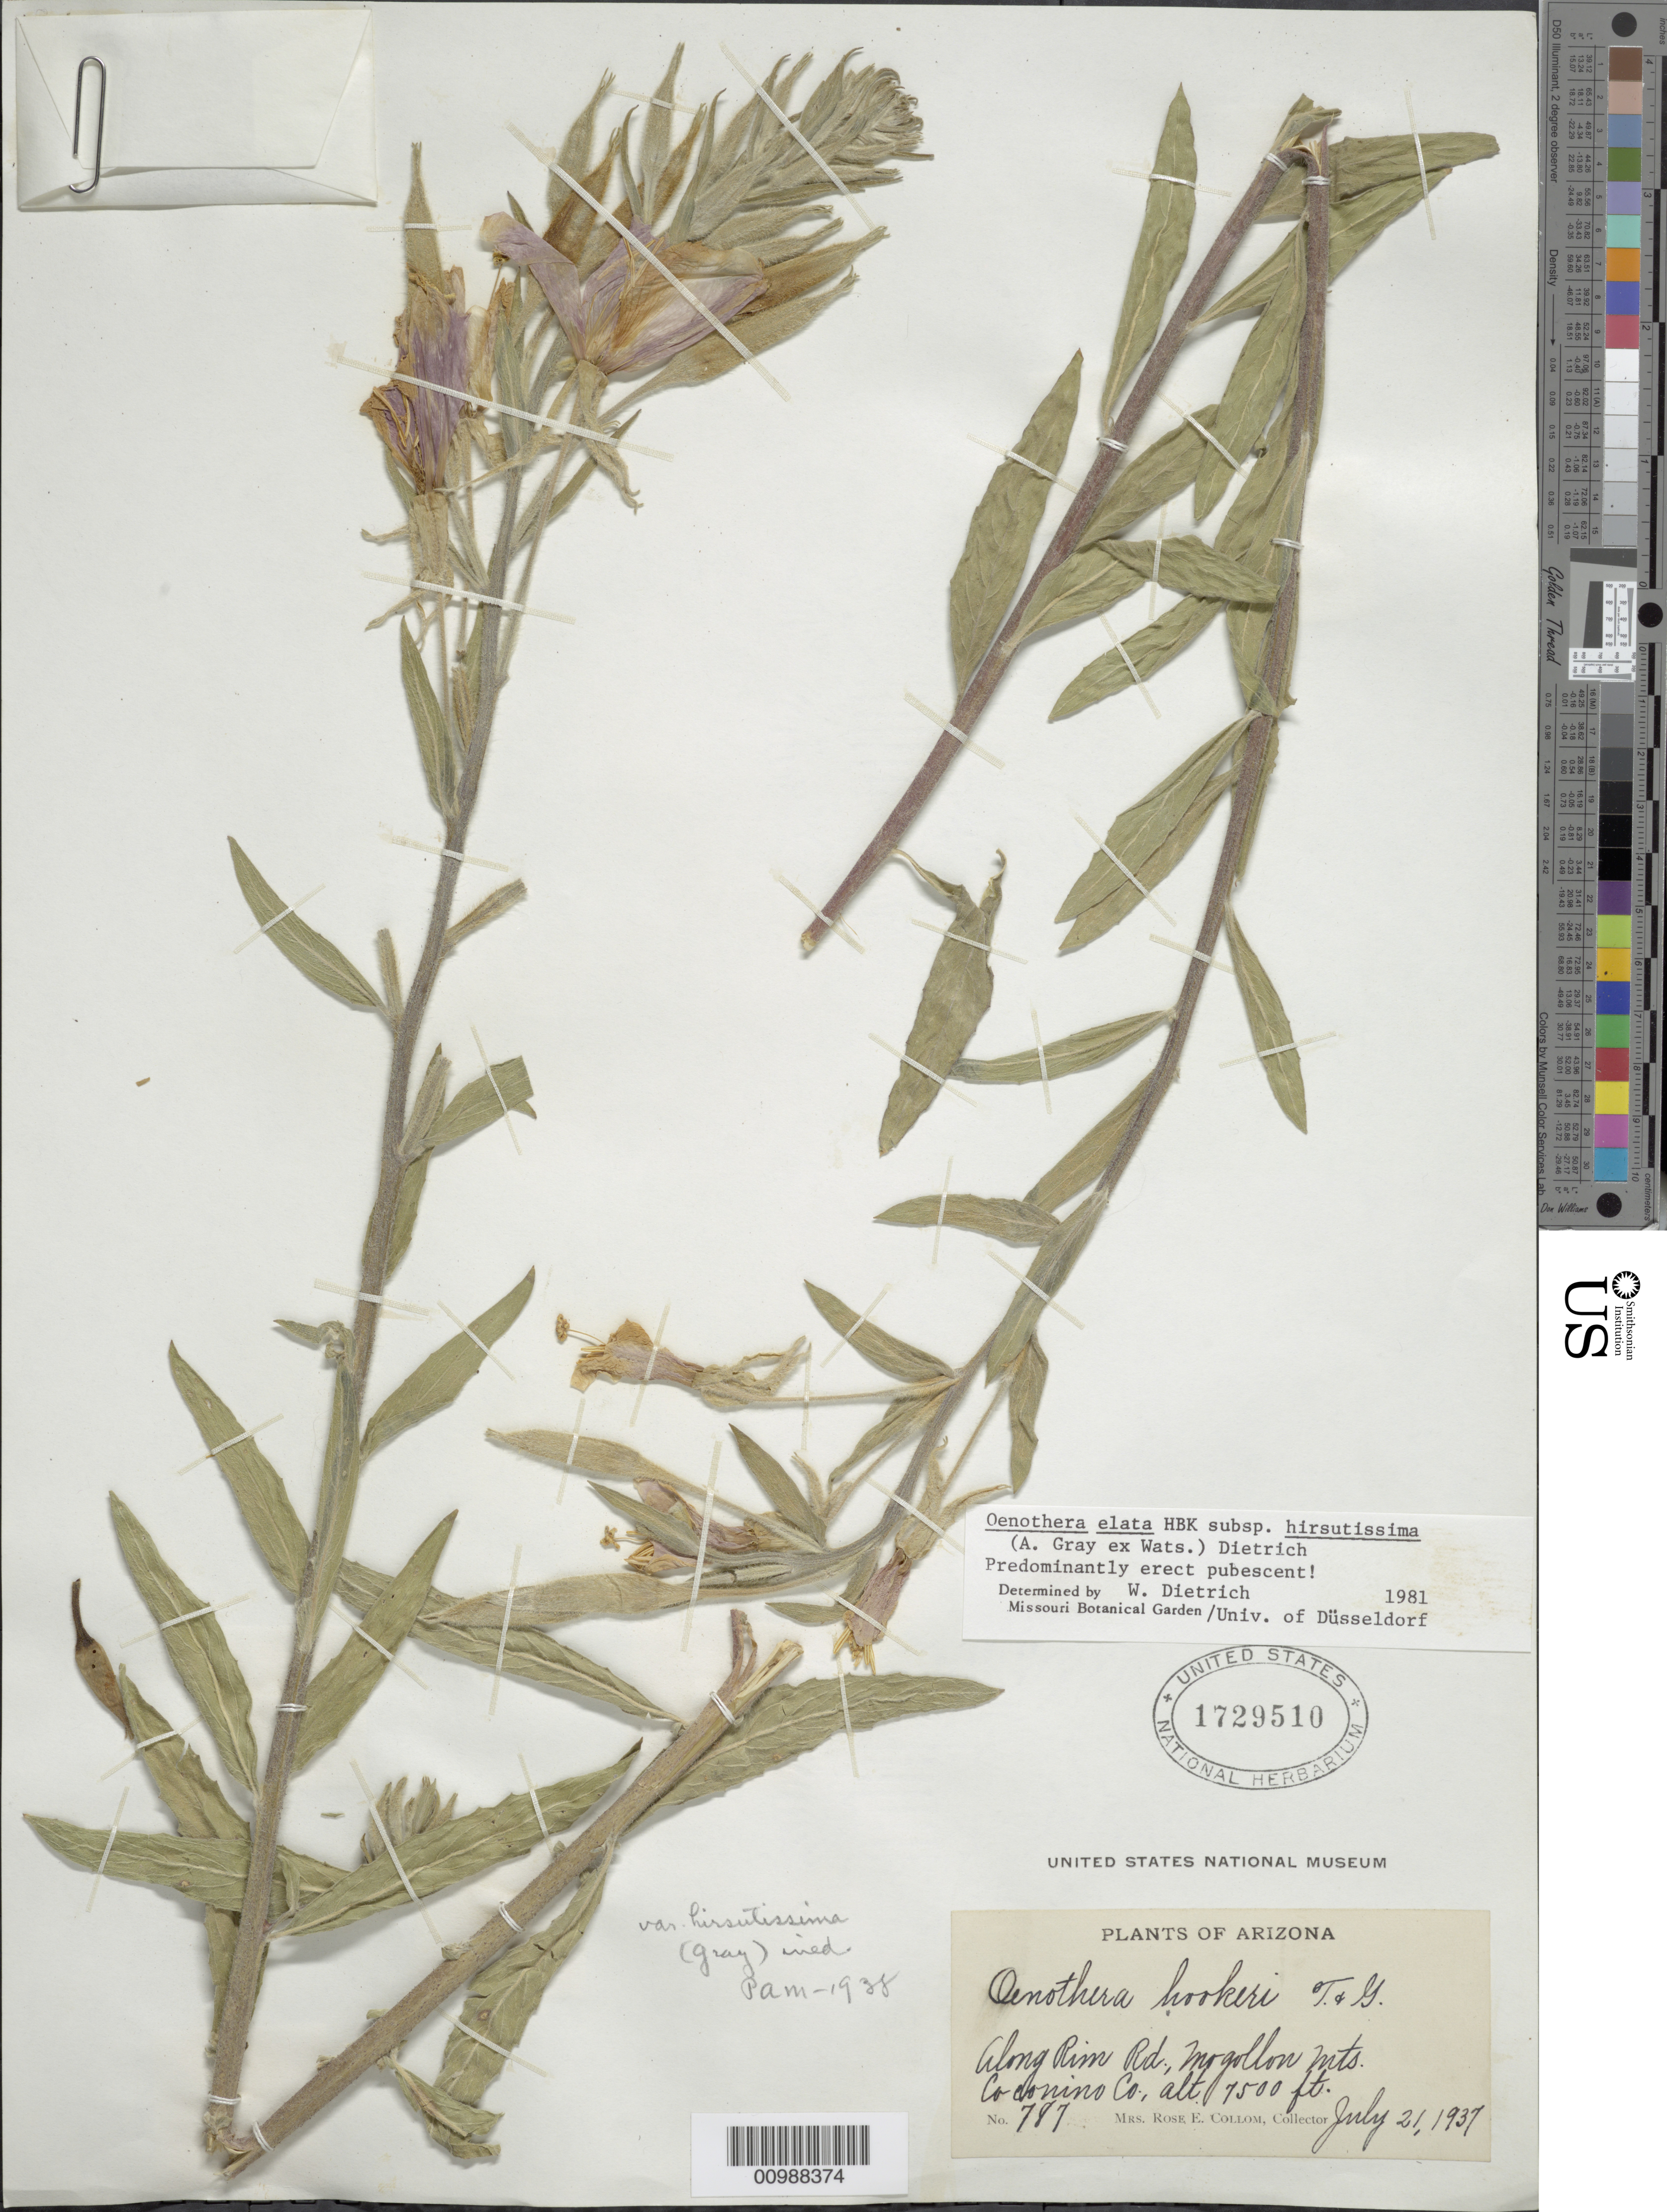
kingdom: Plantae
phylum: Tracheophyta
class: Magnoliopsida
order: Myrtales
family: Onagraceae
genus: Oenothera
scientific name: Oenothera elata subsp. hirsutissima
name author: (A. Gray ex S. Watson) W. Dietr.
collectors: R. E. Collom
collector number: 787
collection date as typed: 21 Jul 1937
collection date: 1937-07-21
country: United States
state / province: Arizona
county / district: Coconino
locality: Along Rim Road, Mogollon Mountains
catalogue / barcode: US 1729510